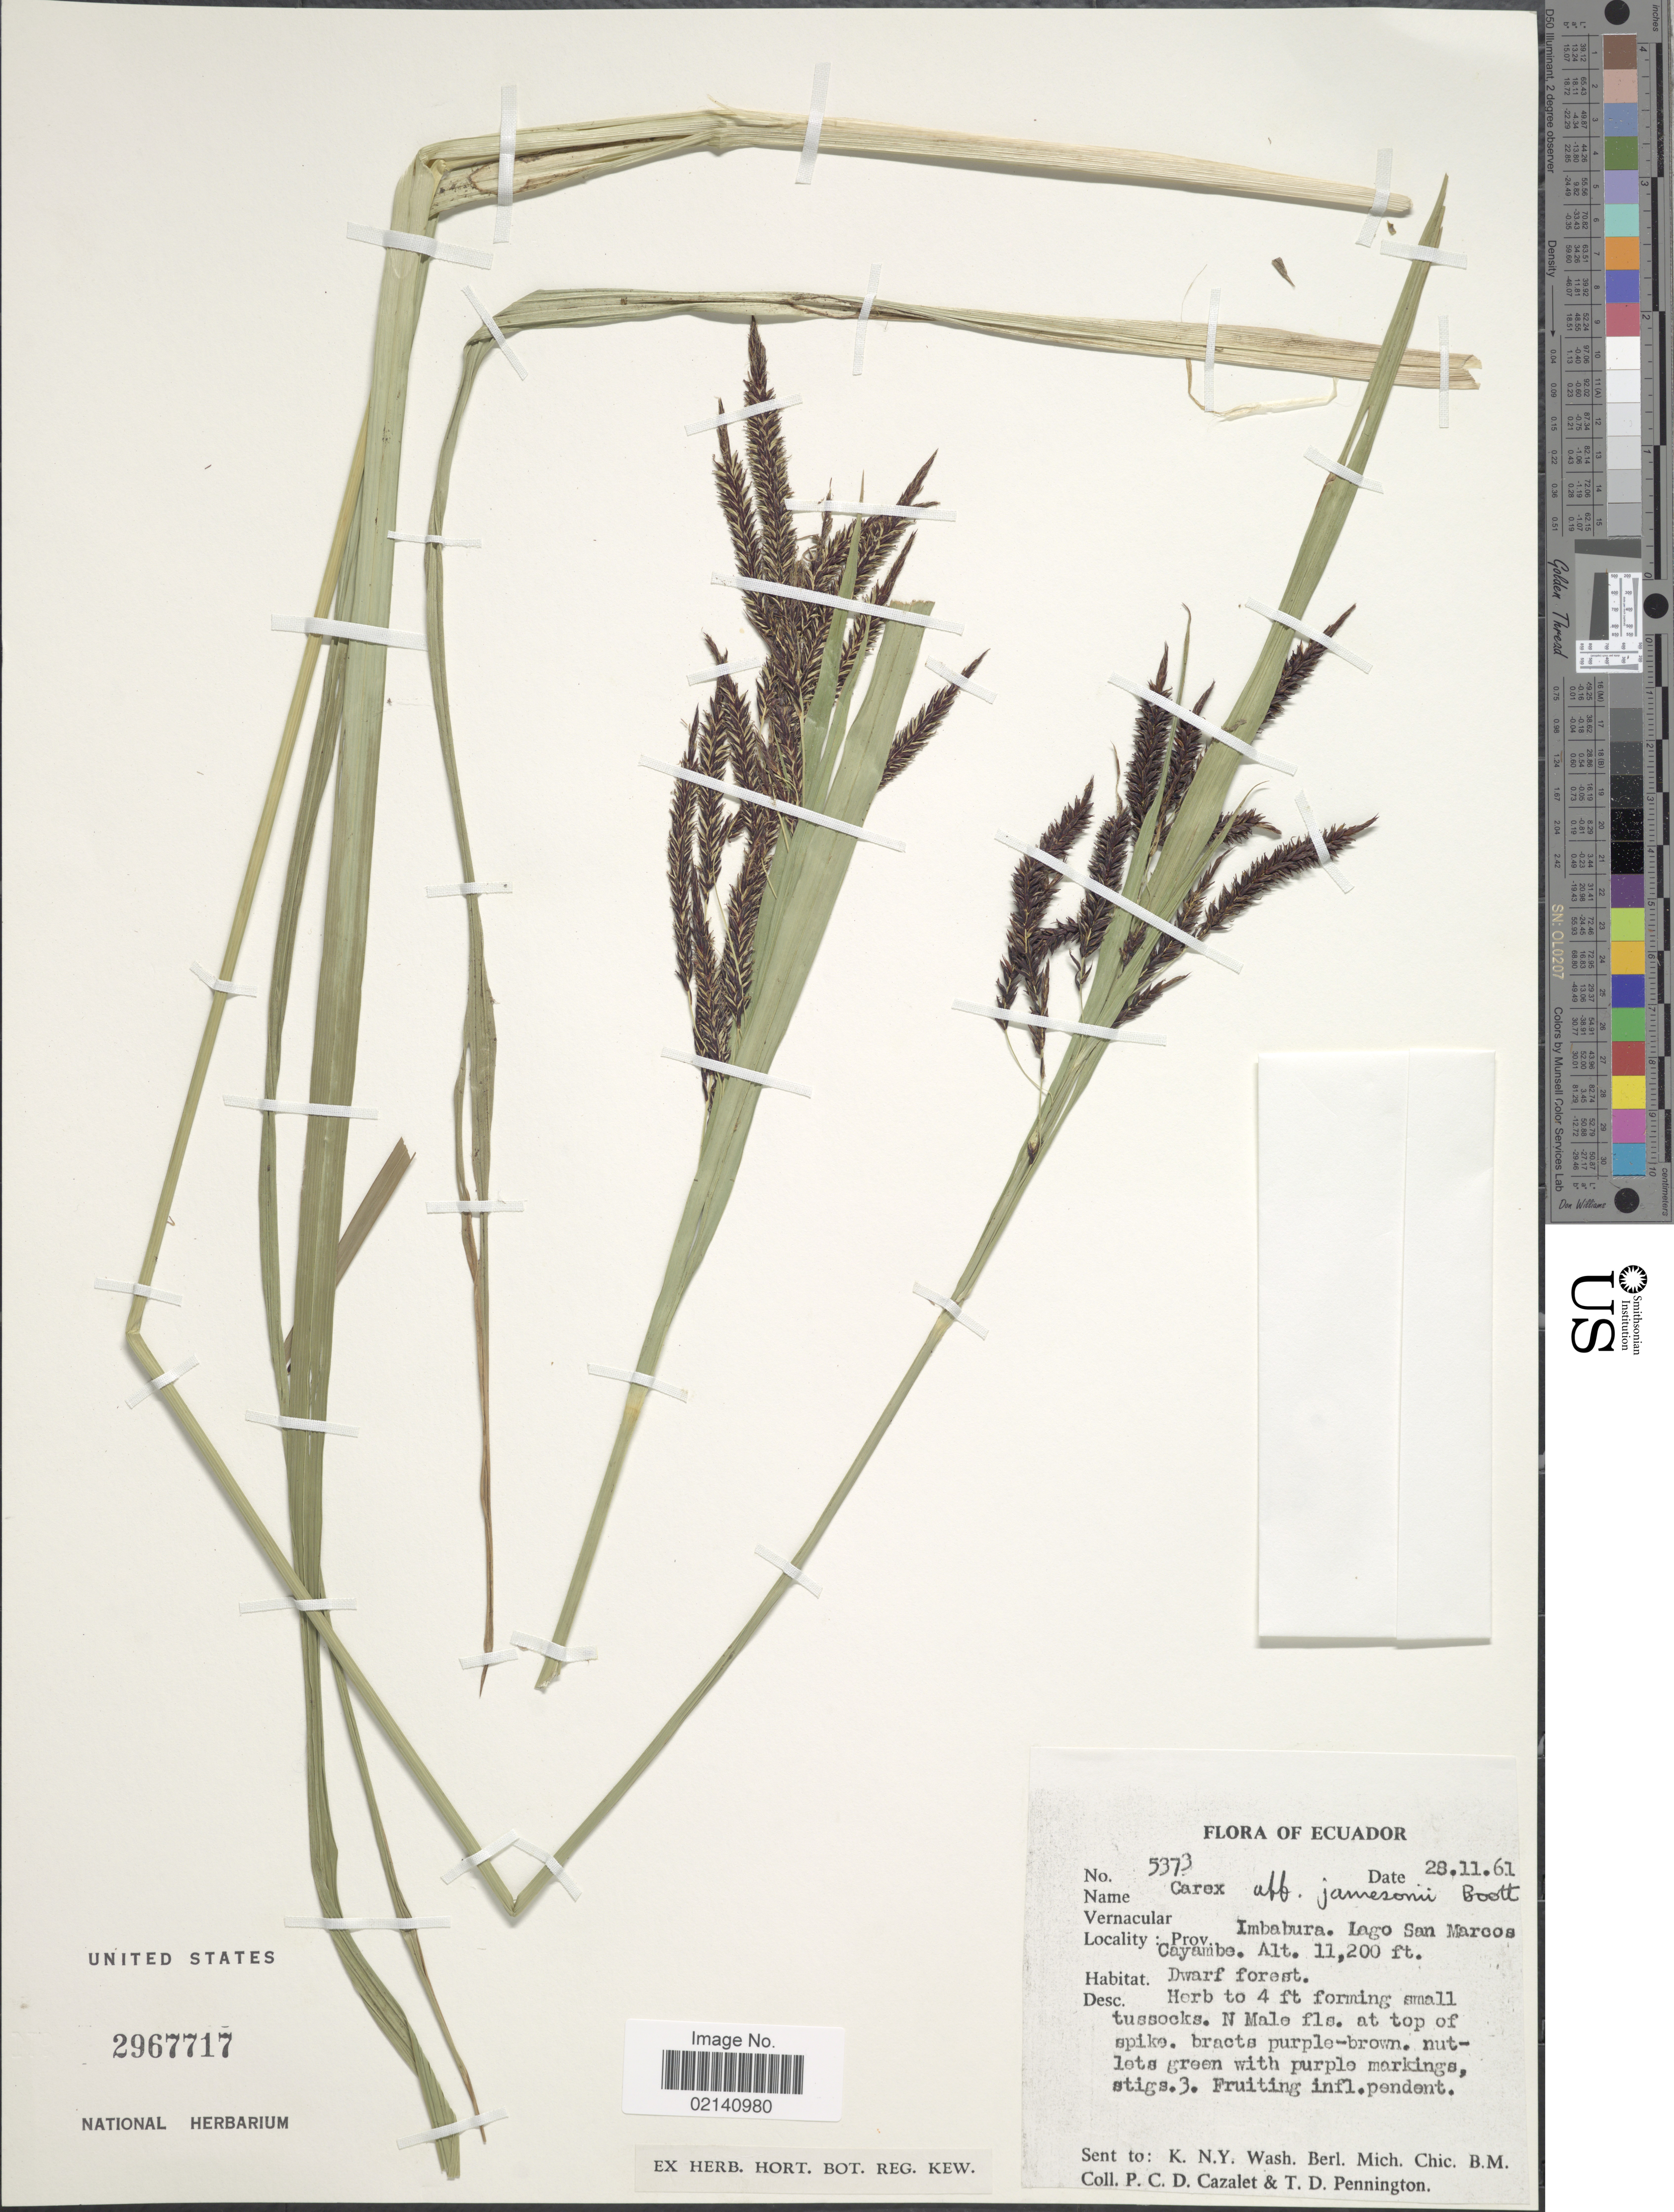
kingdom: Plantae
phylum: Tracheophyta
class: Liliopsida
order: Poales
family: Cyperaceae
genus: Carex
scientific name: Carex jamesonii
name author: Boott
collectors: P. C. D. Cazalet & T. D. Pennington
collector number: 5373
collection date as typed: Transcribed d/m/y: 28/11/61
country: Ecuador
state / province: Imbabura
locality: Prov. Imbabura, Lago San Marcos Cayambe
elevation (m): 3414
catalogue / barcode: US 2967717